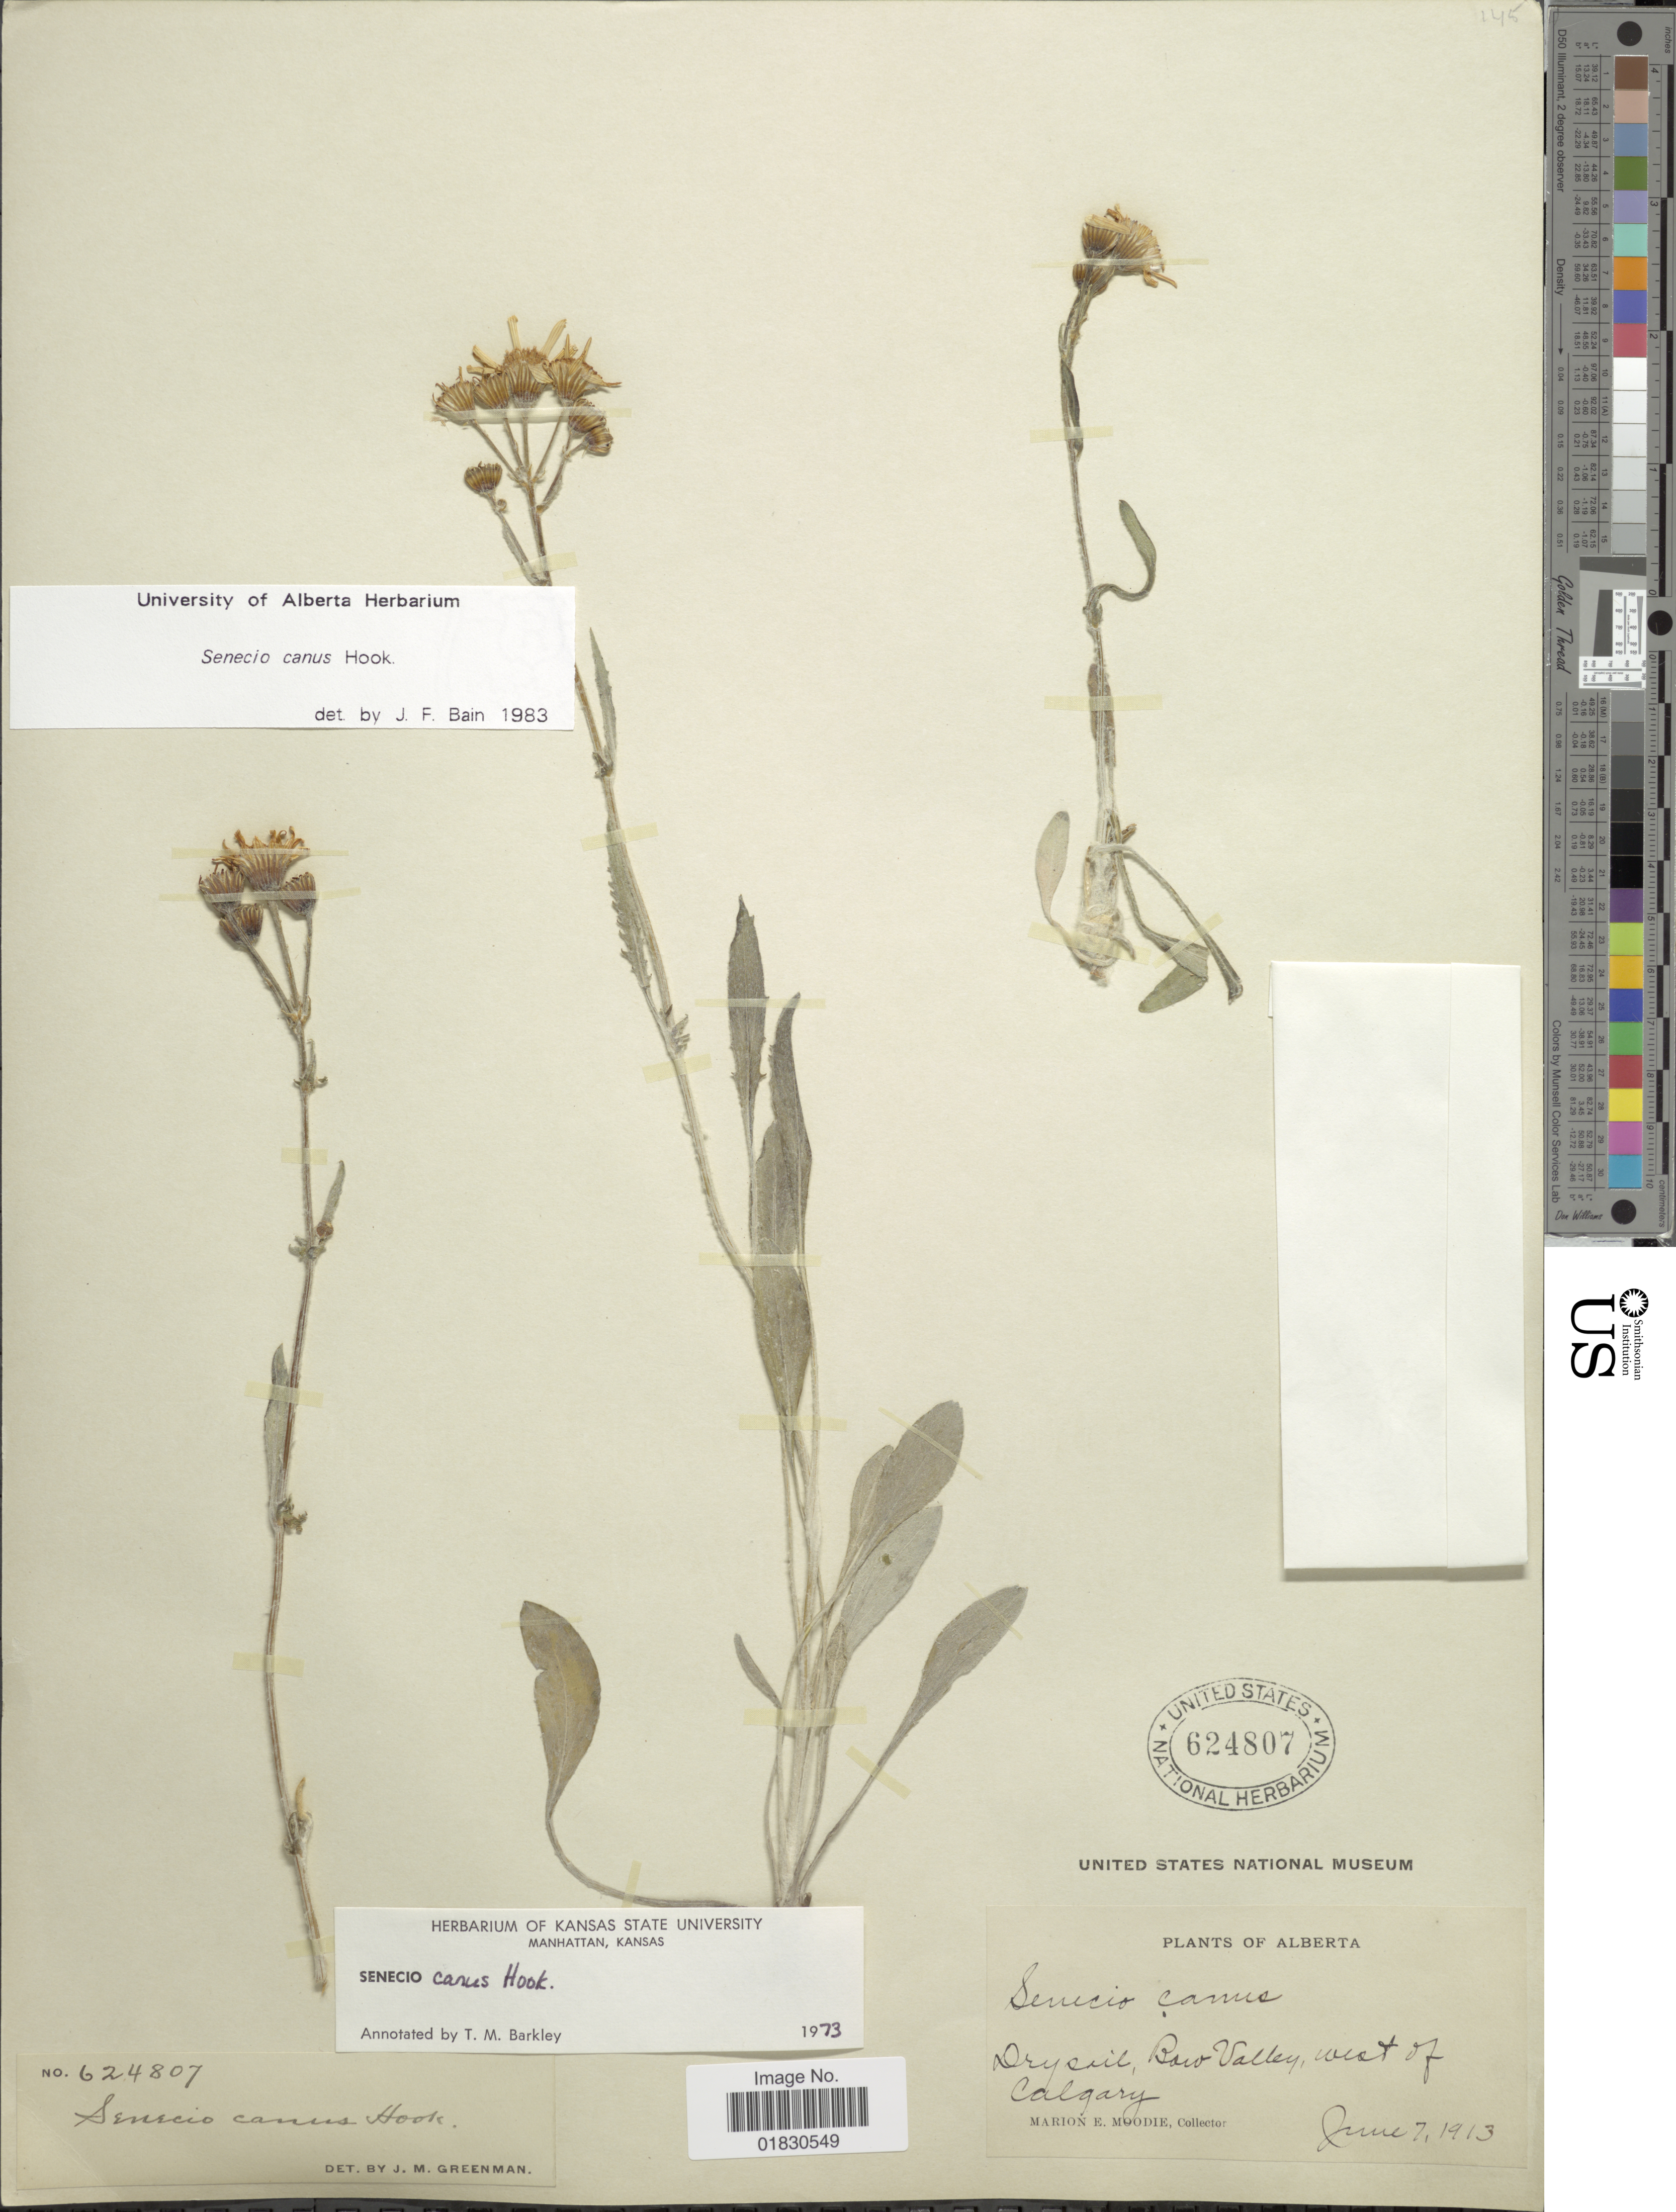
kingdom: Plantae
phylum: Tracheophyta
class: Magnoliopsida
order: Asterales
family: Asteraceae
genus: Packera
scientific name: Packera cana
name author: (Hook.) W.A. Weber & Á. Löve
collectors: M. E. Moodie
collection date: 1913-06-07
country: Canada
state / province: Alberta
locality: Dry soil, Bow Valley, west of Calgary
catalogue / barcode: US 624807